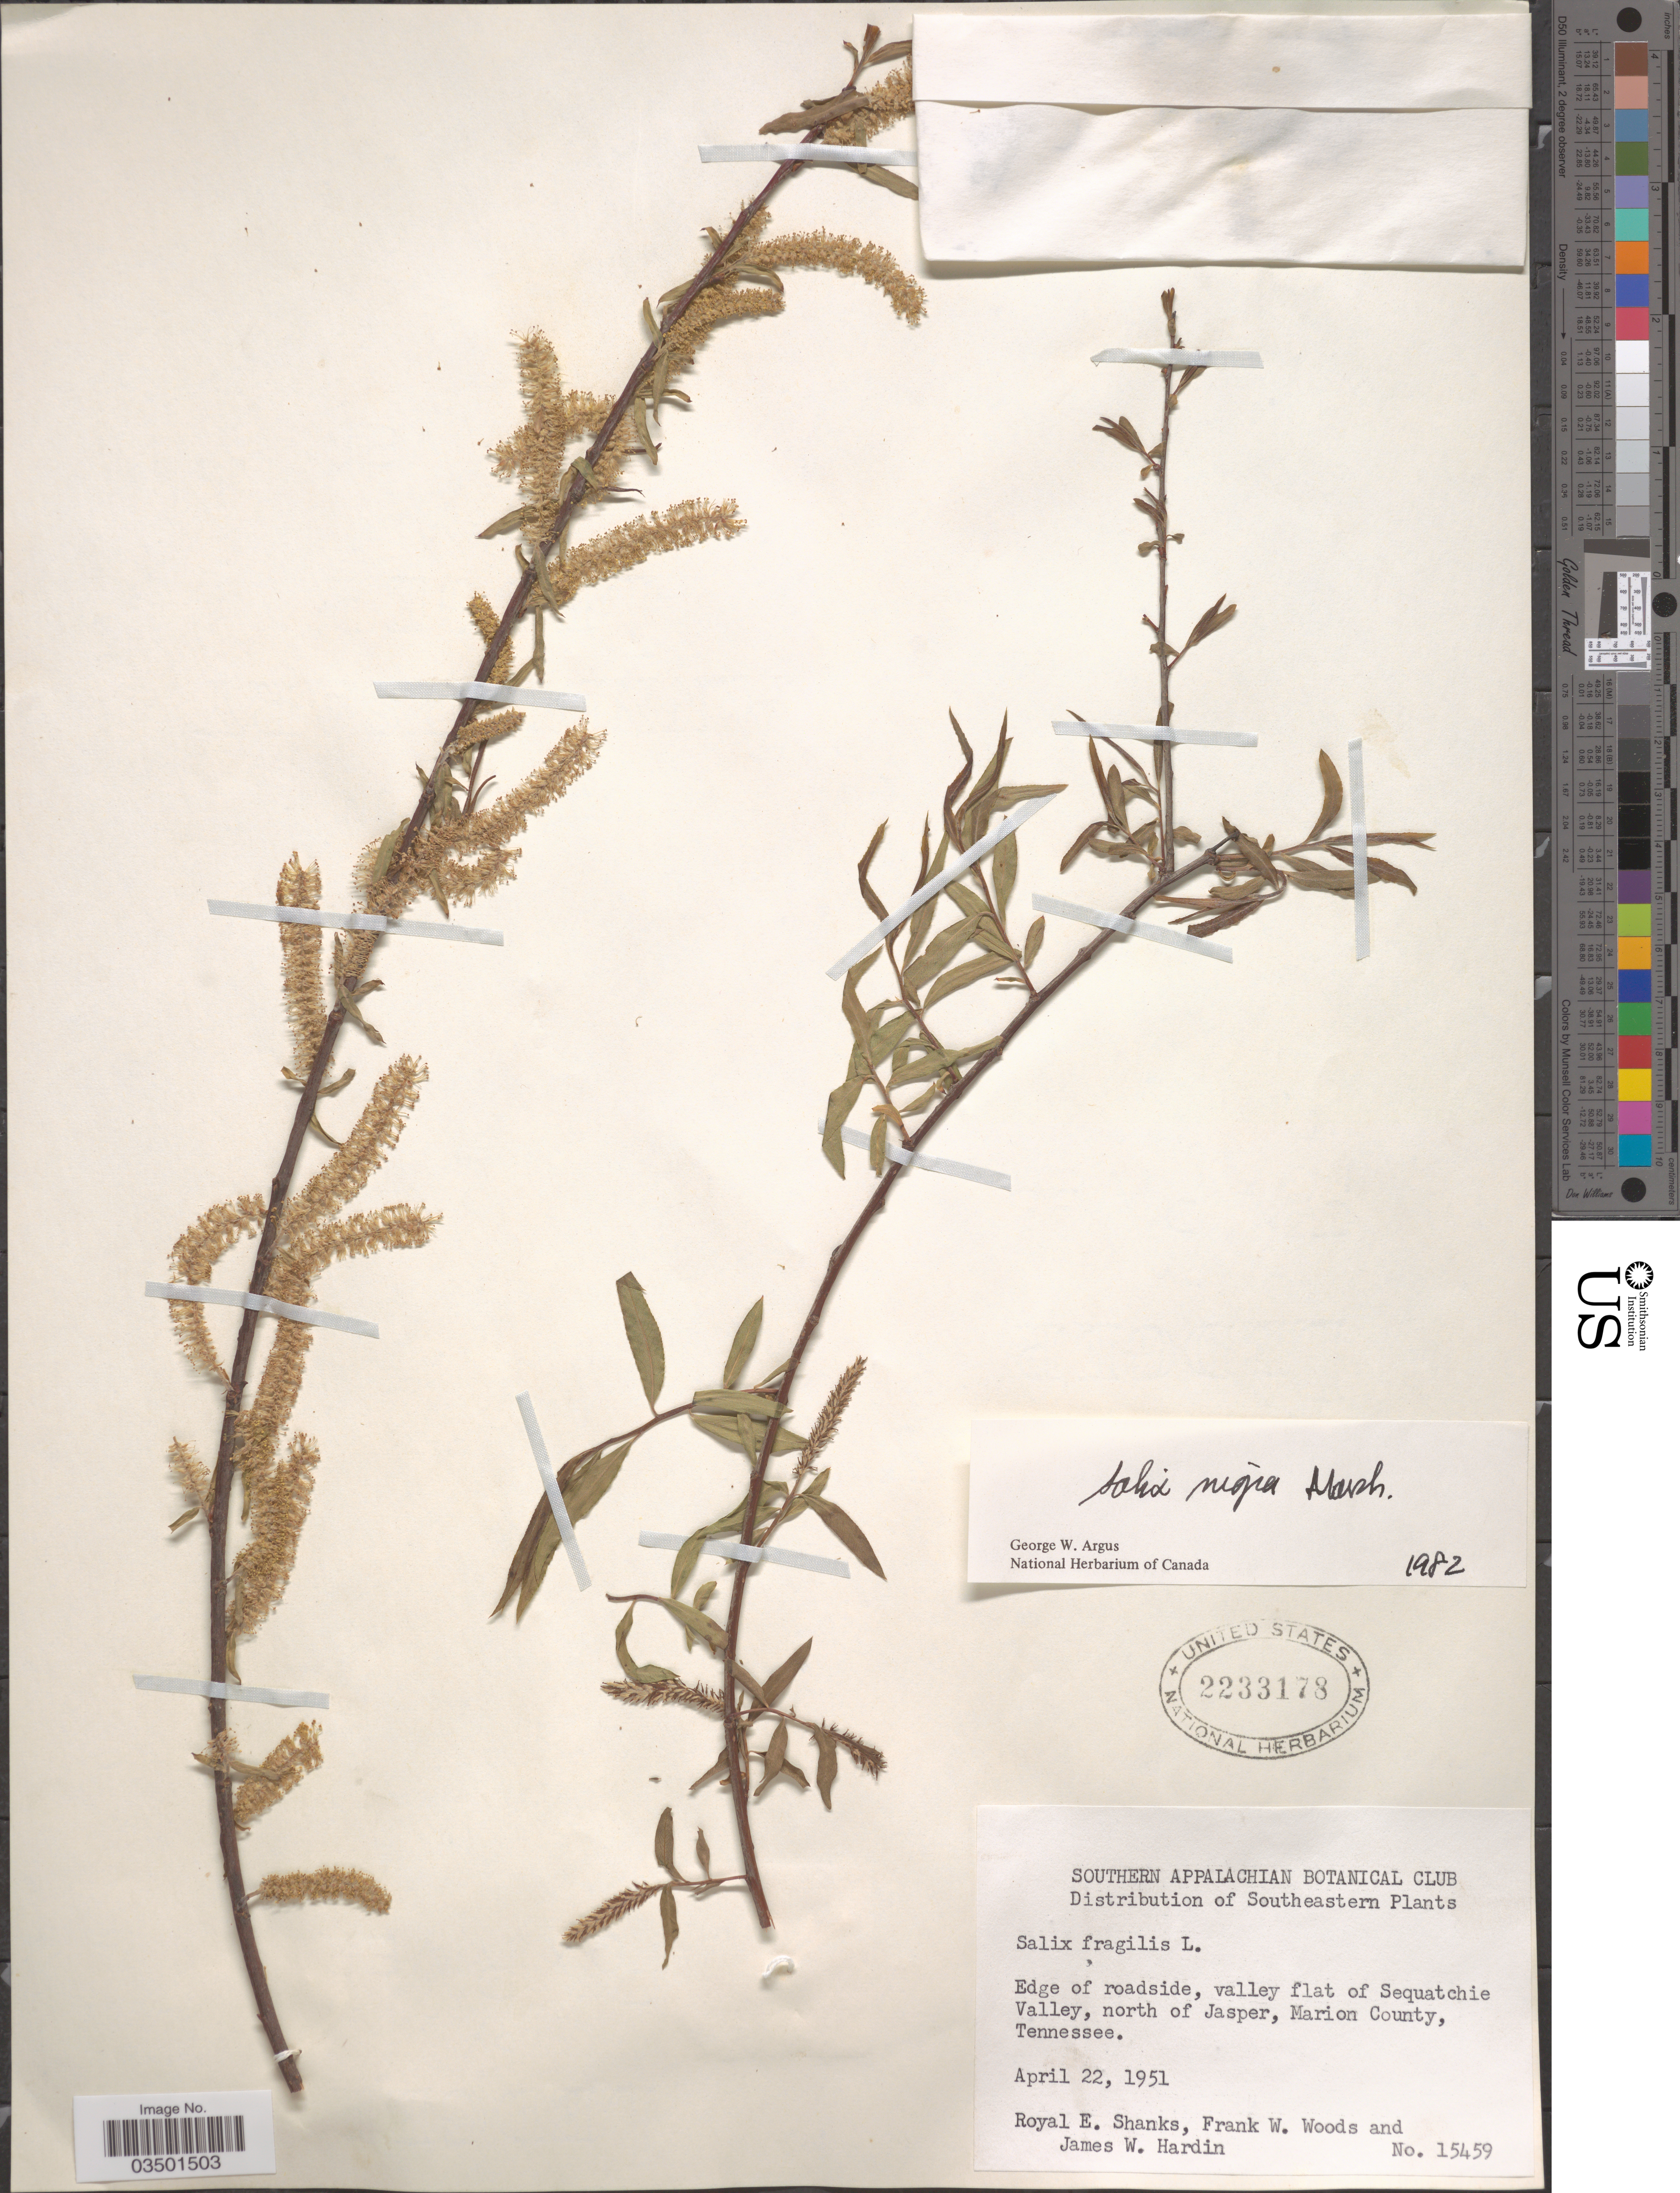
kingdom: Plantae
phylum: Tracheophyta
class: Magnoliopsida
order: Malpighiales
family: Salicaceae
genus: Salix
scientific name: Salix nigra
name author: Marshall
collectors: R. Shanks, F. Woods & J. W. Hardin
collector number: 15459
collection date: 1951-04-22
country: United States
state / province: Tennessee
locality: Southeastern. Edge of roadside, valley flat of Sequatchie Valley, north of Jasper, Marion County.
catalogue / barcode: US 2233178